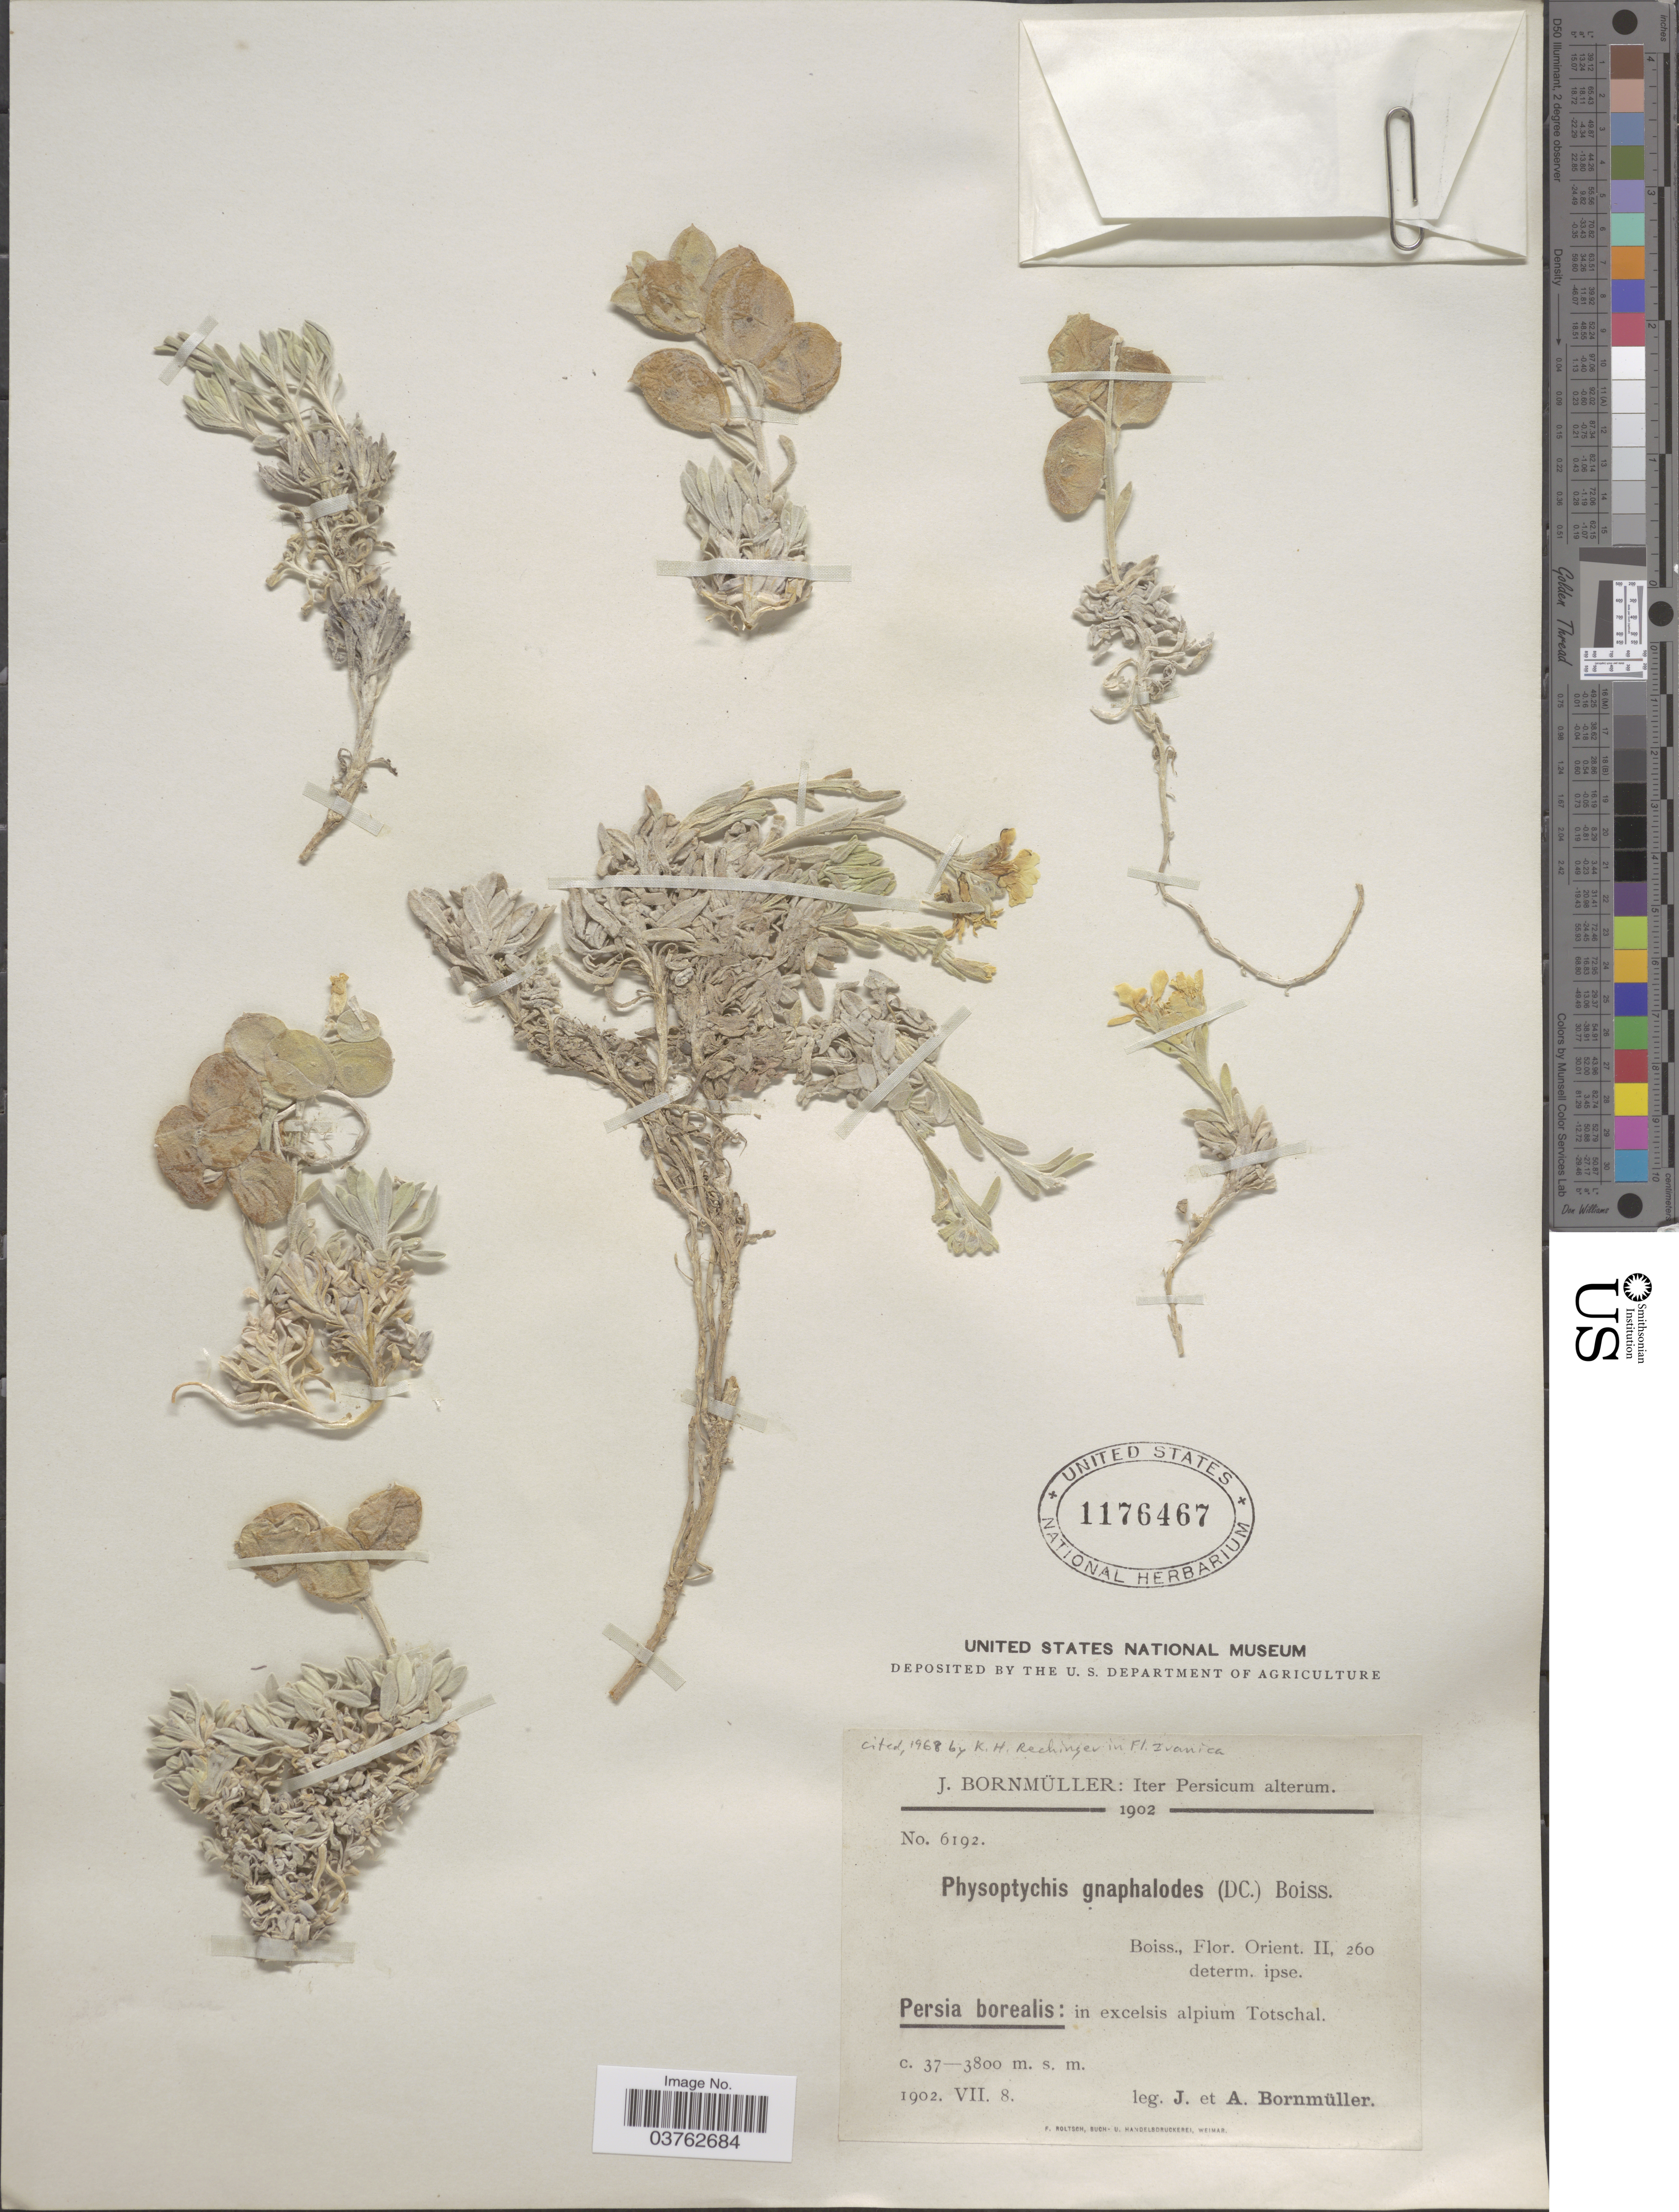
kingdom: Plantae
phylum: Tracheophyta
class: Magnoliopsida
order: Brassicales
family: Brassicaceae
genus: Physoptychis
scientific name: Physoptychis gnaphalodes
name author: (DC.) Boiss.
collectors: J. Bornmüller & A. Bornmüller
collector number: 6192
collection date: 1902-07-08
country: Iran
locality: Iter Persicum alterum. Persia borealis: in excelsis alpium Totschal.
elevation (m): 3700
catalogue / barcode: US 1176467